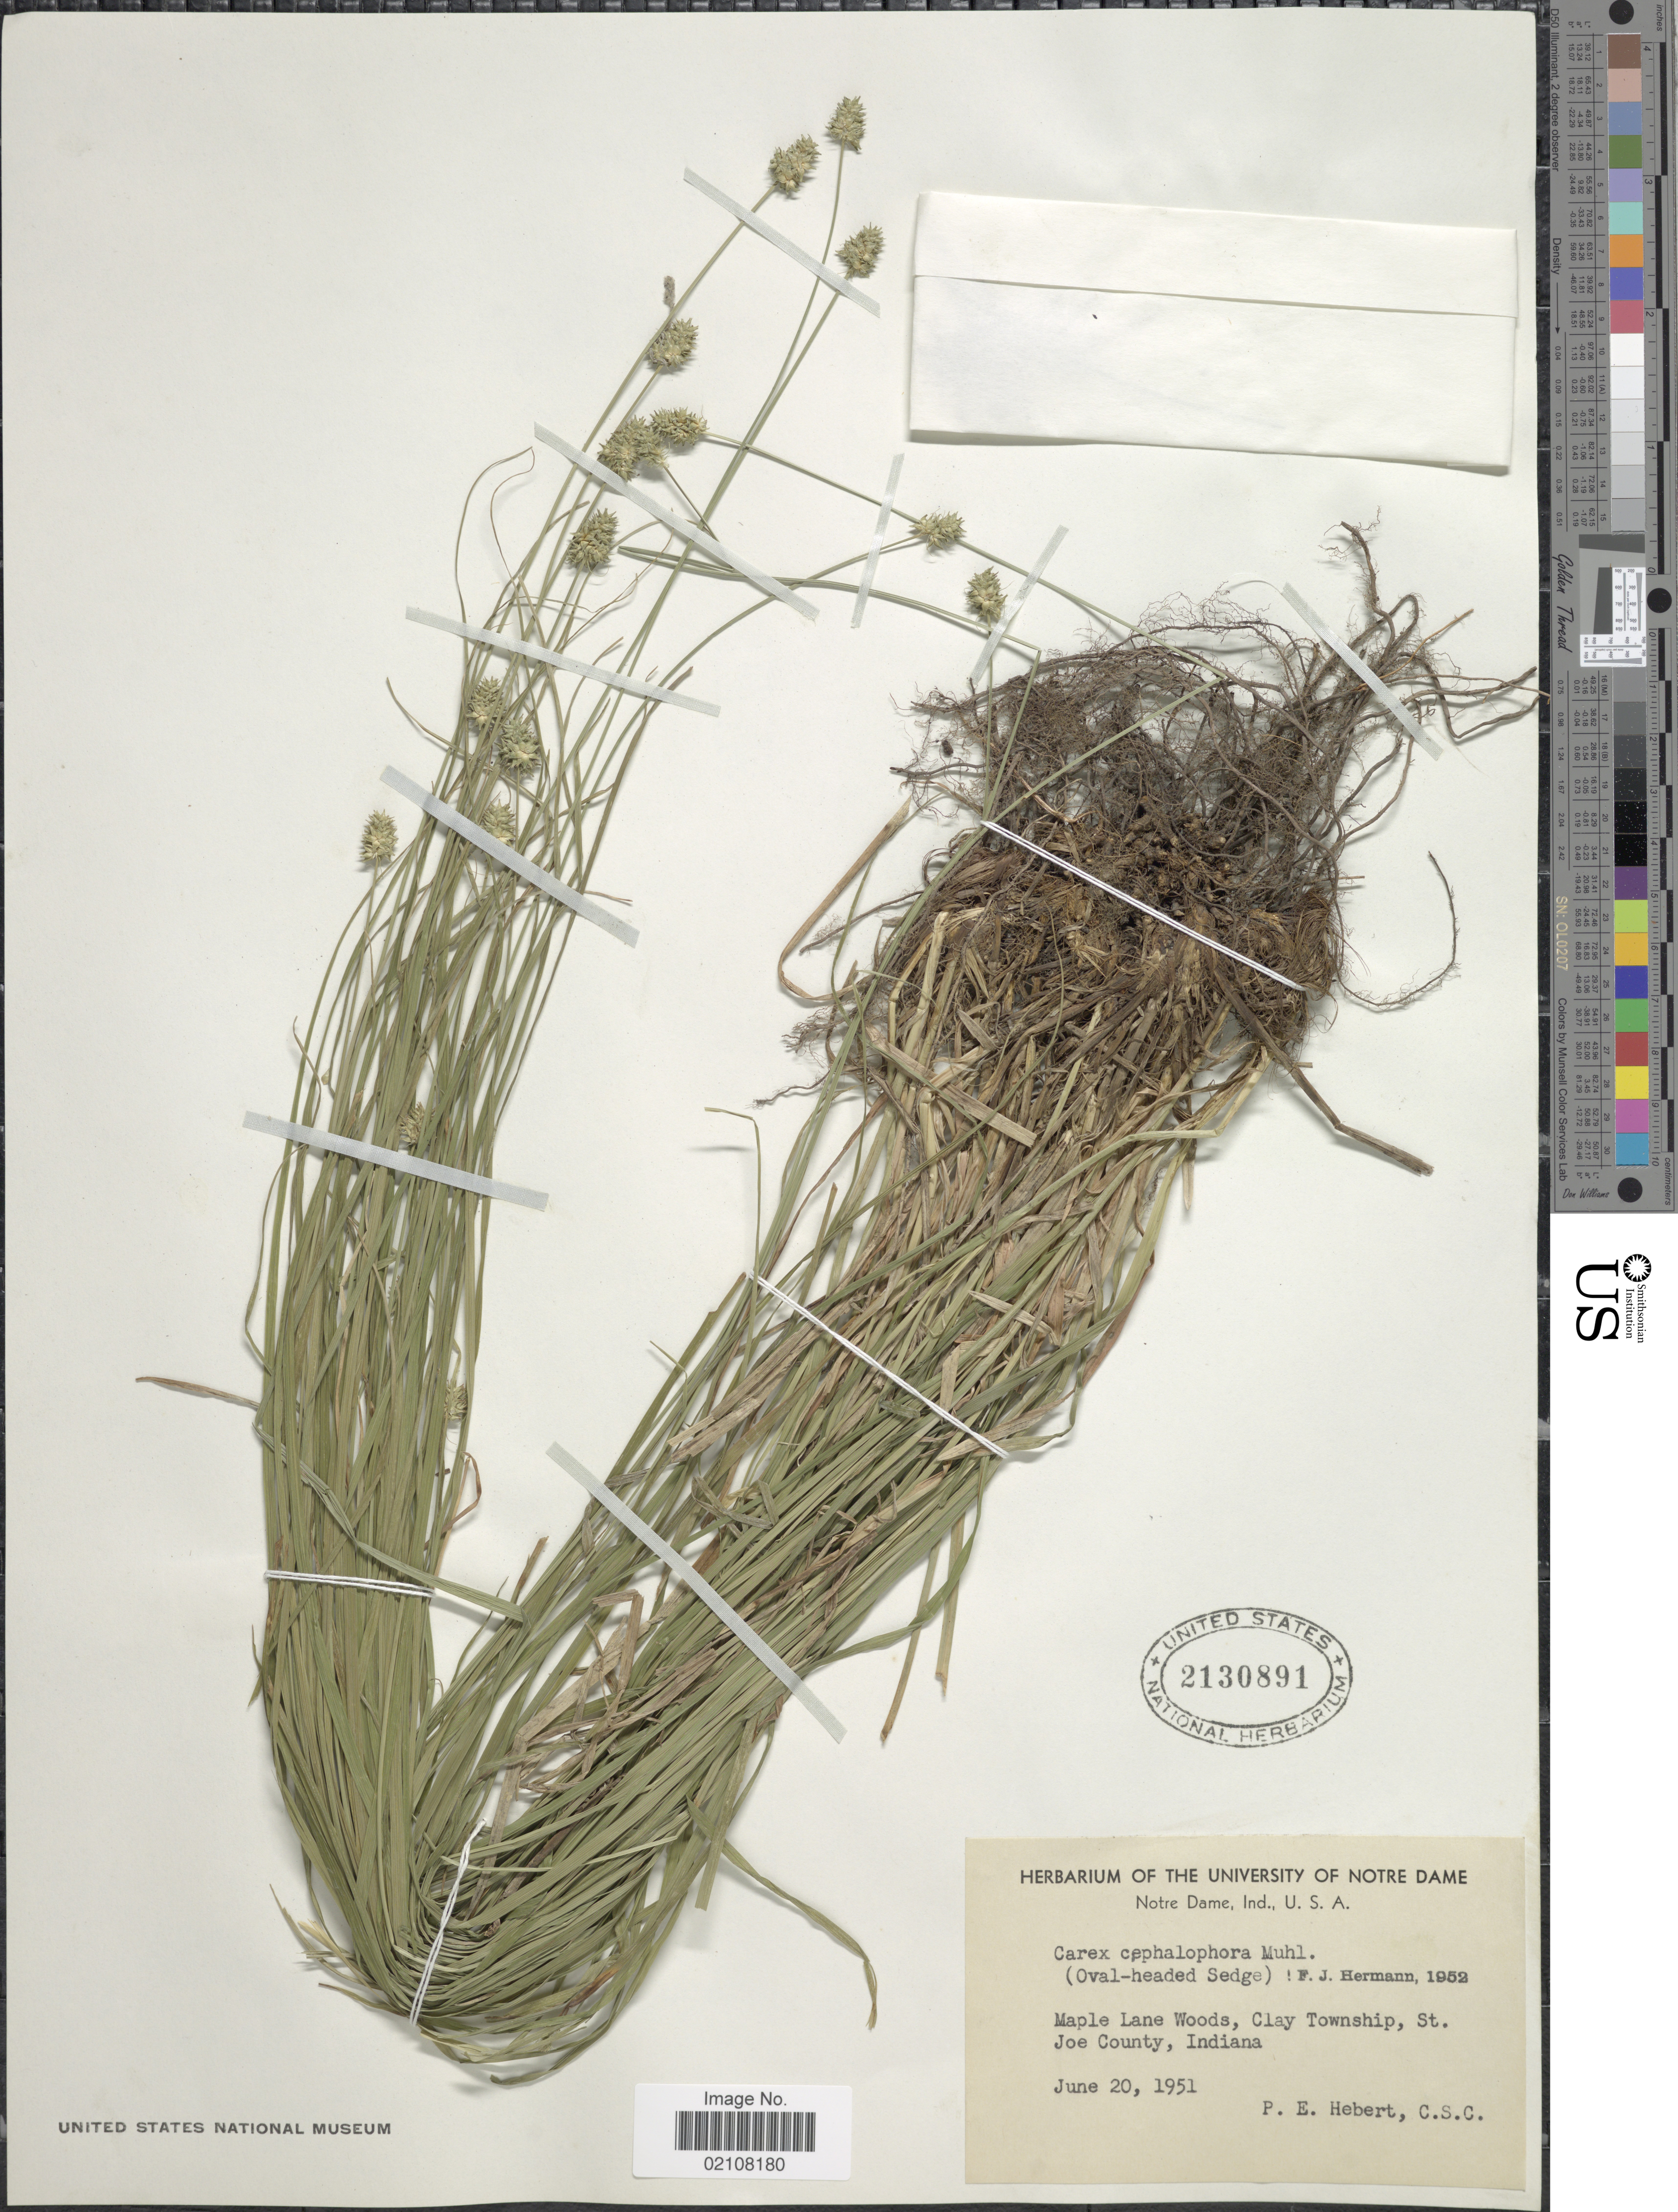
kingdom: Plantae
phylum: Tracheophyta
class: Liliopsida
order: Poales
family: Cyperaceae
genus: Carex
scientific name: Carex cephalophora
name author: Muhl. ex Willd.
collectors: P. Hebert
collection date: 1951-06-20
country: United States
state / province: Indiana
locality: Maple Lane Woods, Clay Township, St. Joe County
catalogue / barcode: US 2130891